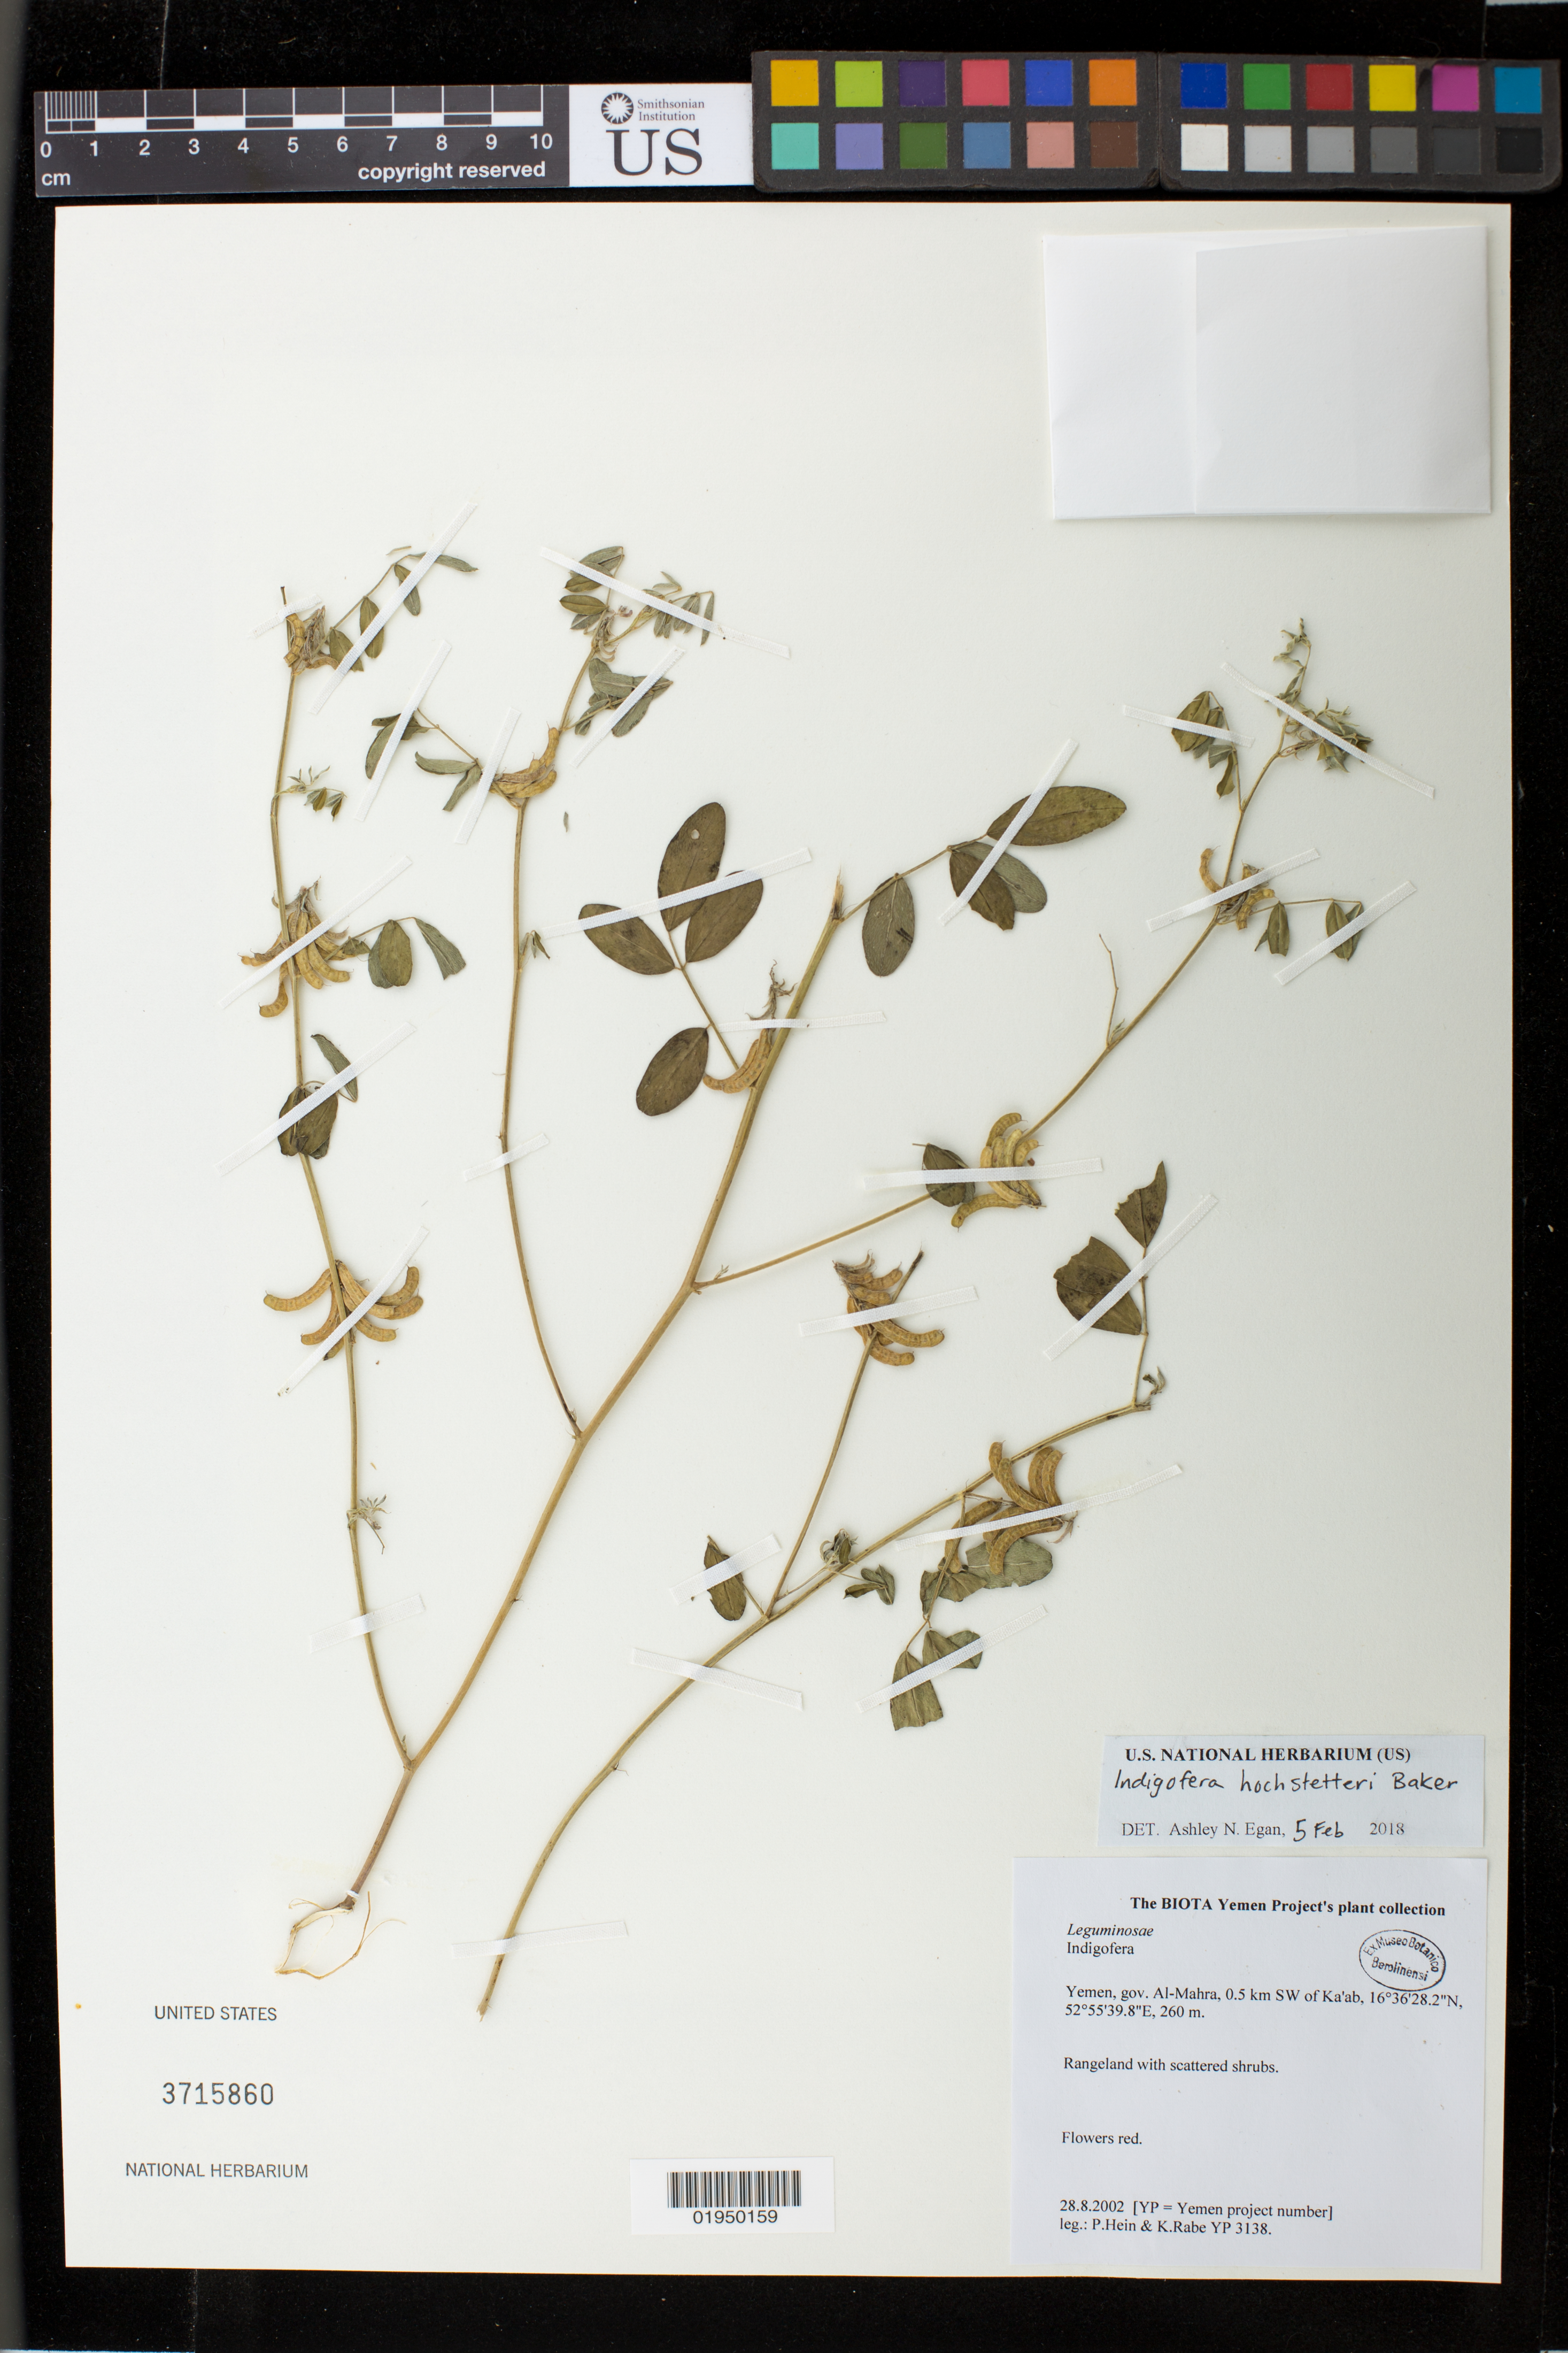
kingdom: Plantae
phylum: Tracheophyta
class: Magnoliopsida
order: Fabales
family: Fabaceae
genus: Indigofera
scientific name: Indigofera hochstetteri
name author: Baker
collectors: P. Hein & K. Rabe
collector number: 3138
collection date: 2002-08-28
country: Yemen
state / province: Al Mahrah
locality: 0.5 k SW of Ka'ab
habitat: Rangeland with scattered shrubs.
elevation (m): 260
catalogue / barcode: US 3715860